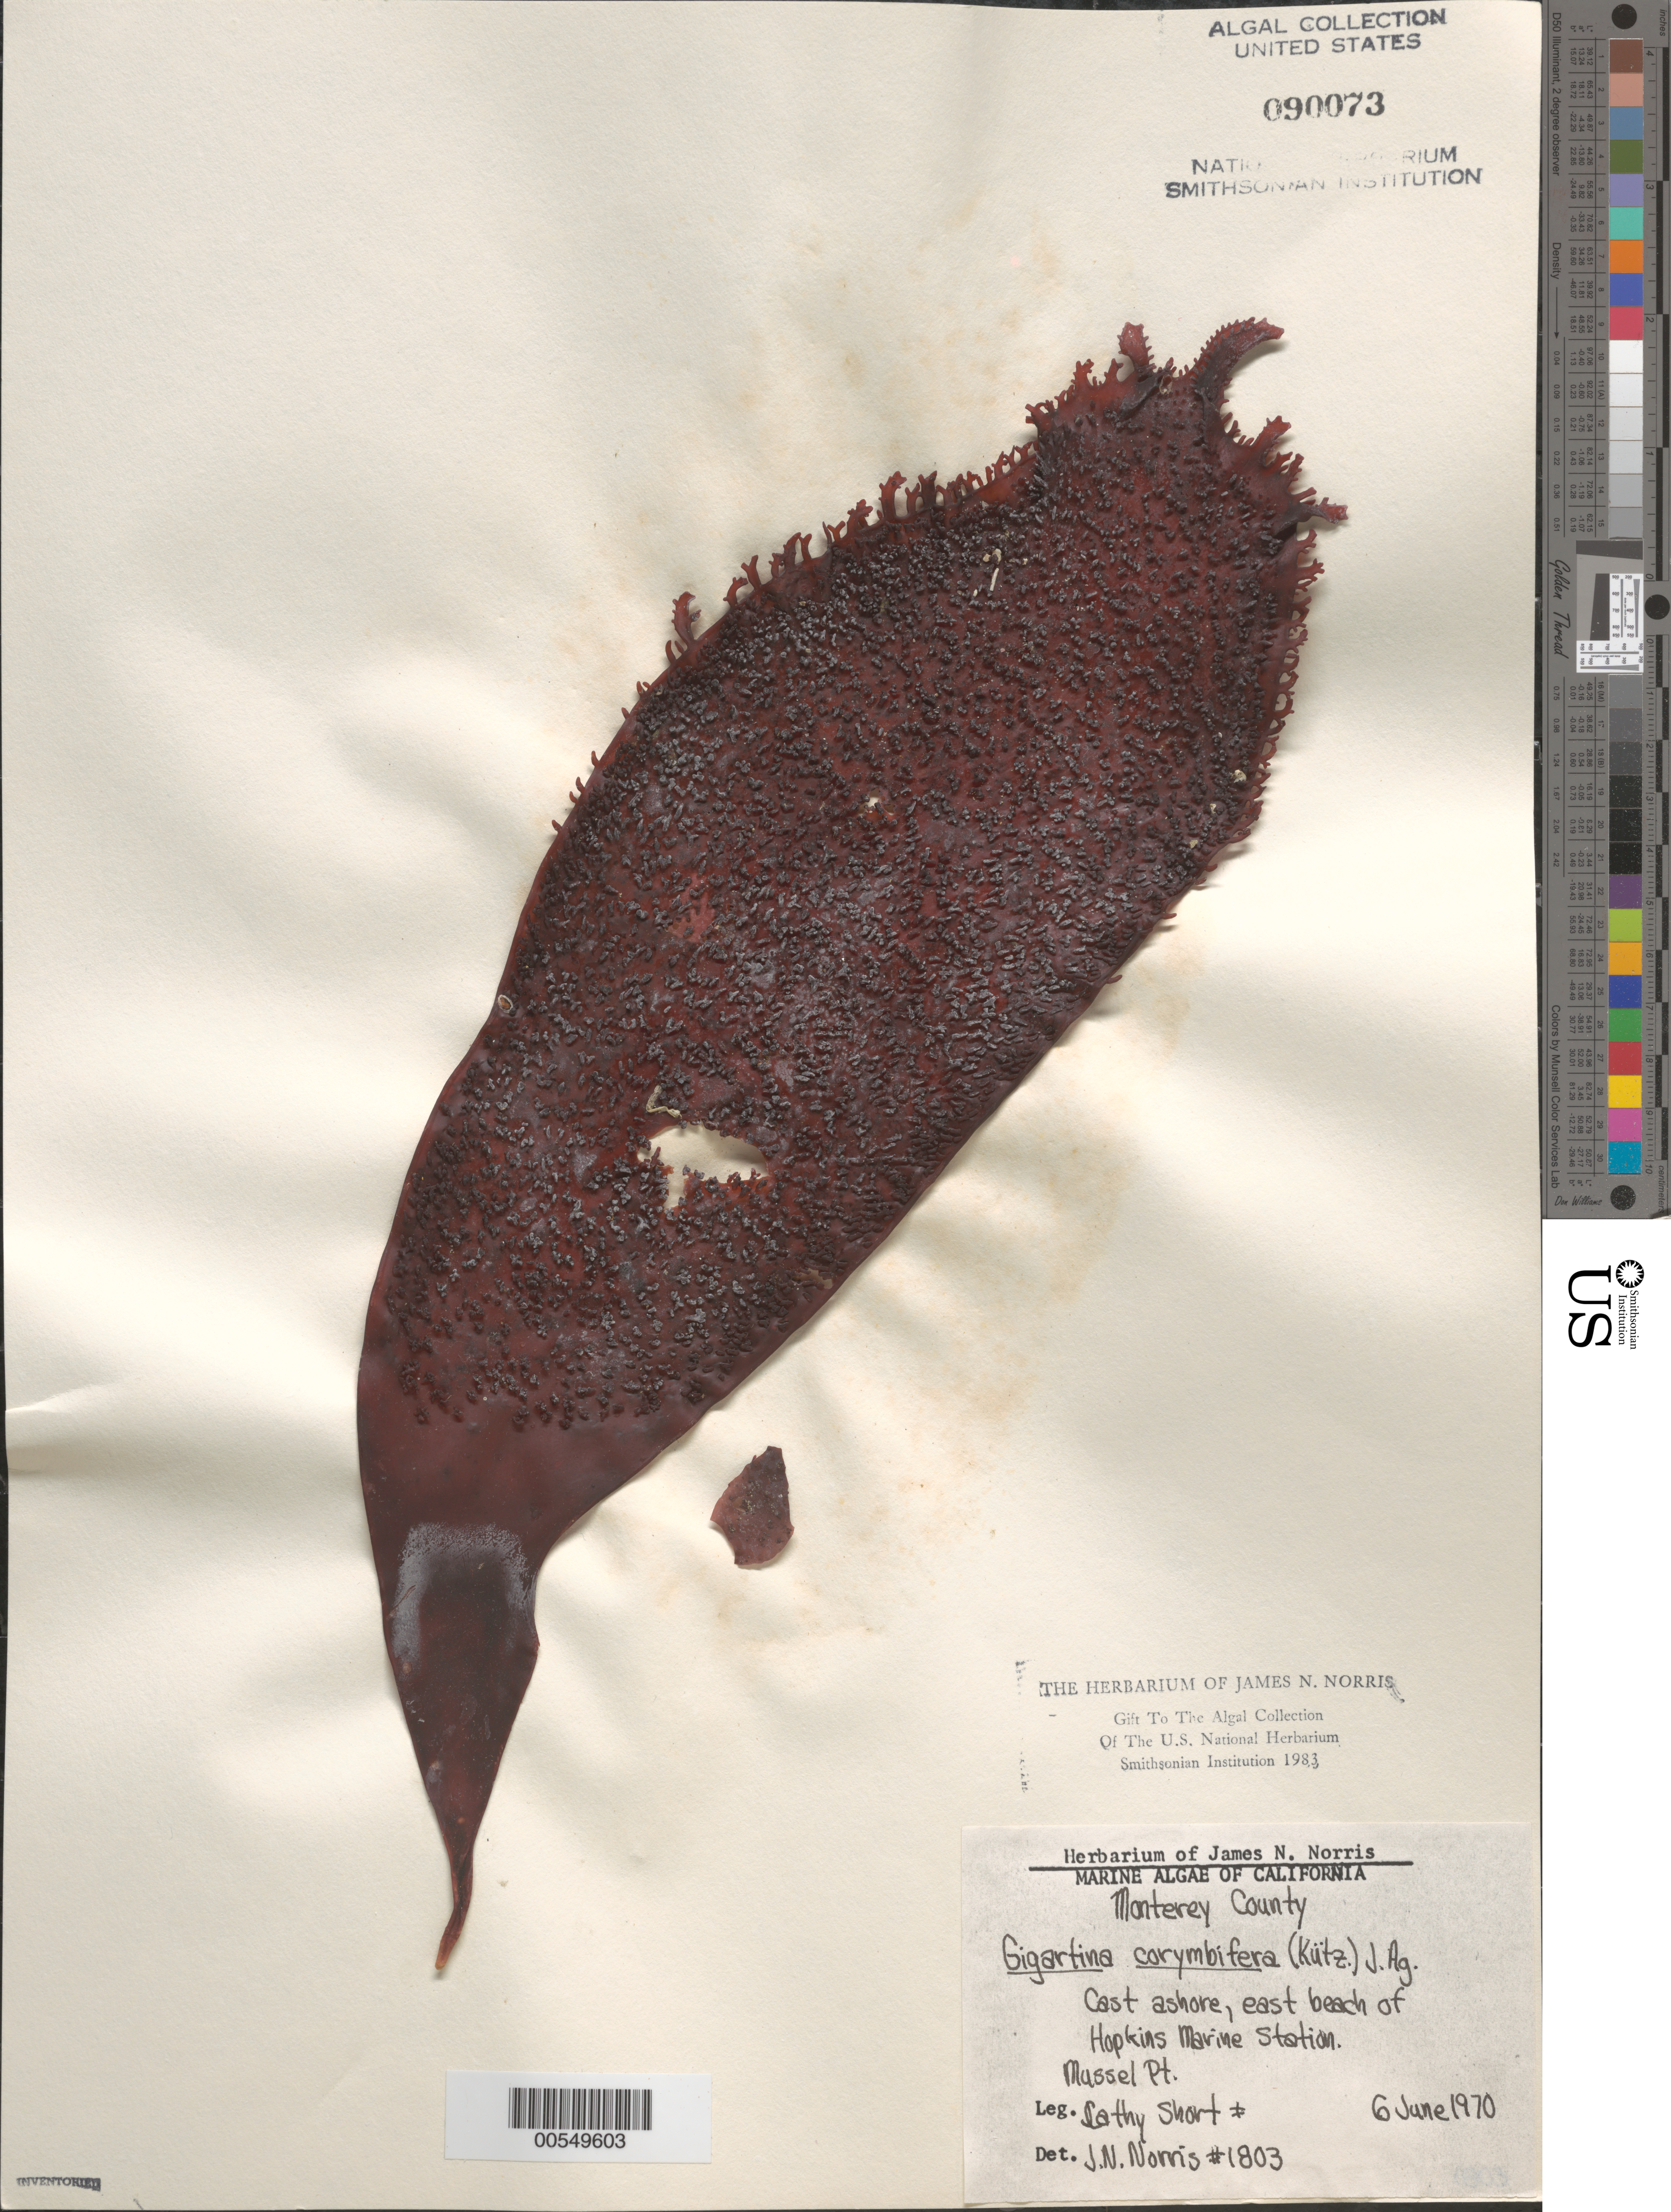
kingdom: Plantae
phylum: Rhodophyta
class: Florideophyceae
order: Gigartinales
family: Gigartinaceae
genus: Chondracanthus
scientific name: Chondracanthus corymbiferus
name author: (Kütz.) Guiry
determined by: Algae name updating Project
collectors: C. Short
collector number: JN-1803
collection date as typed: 06 Jun 1970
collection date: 1970-06-06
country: United States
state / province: California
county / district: Monterey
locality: East Beach, Hopkins Marine Station, Mussel Point, Pacific Grove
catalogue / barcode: US 90073